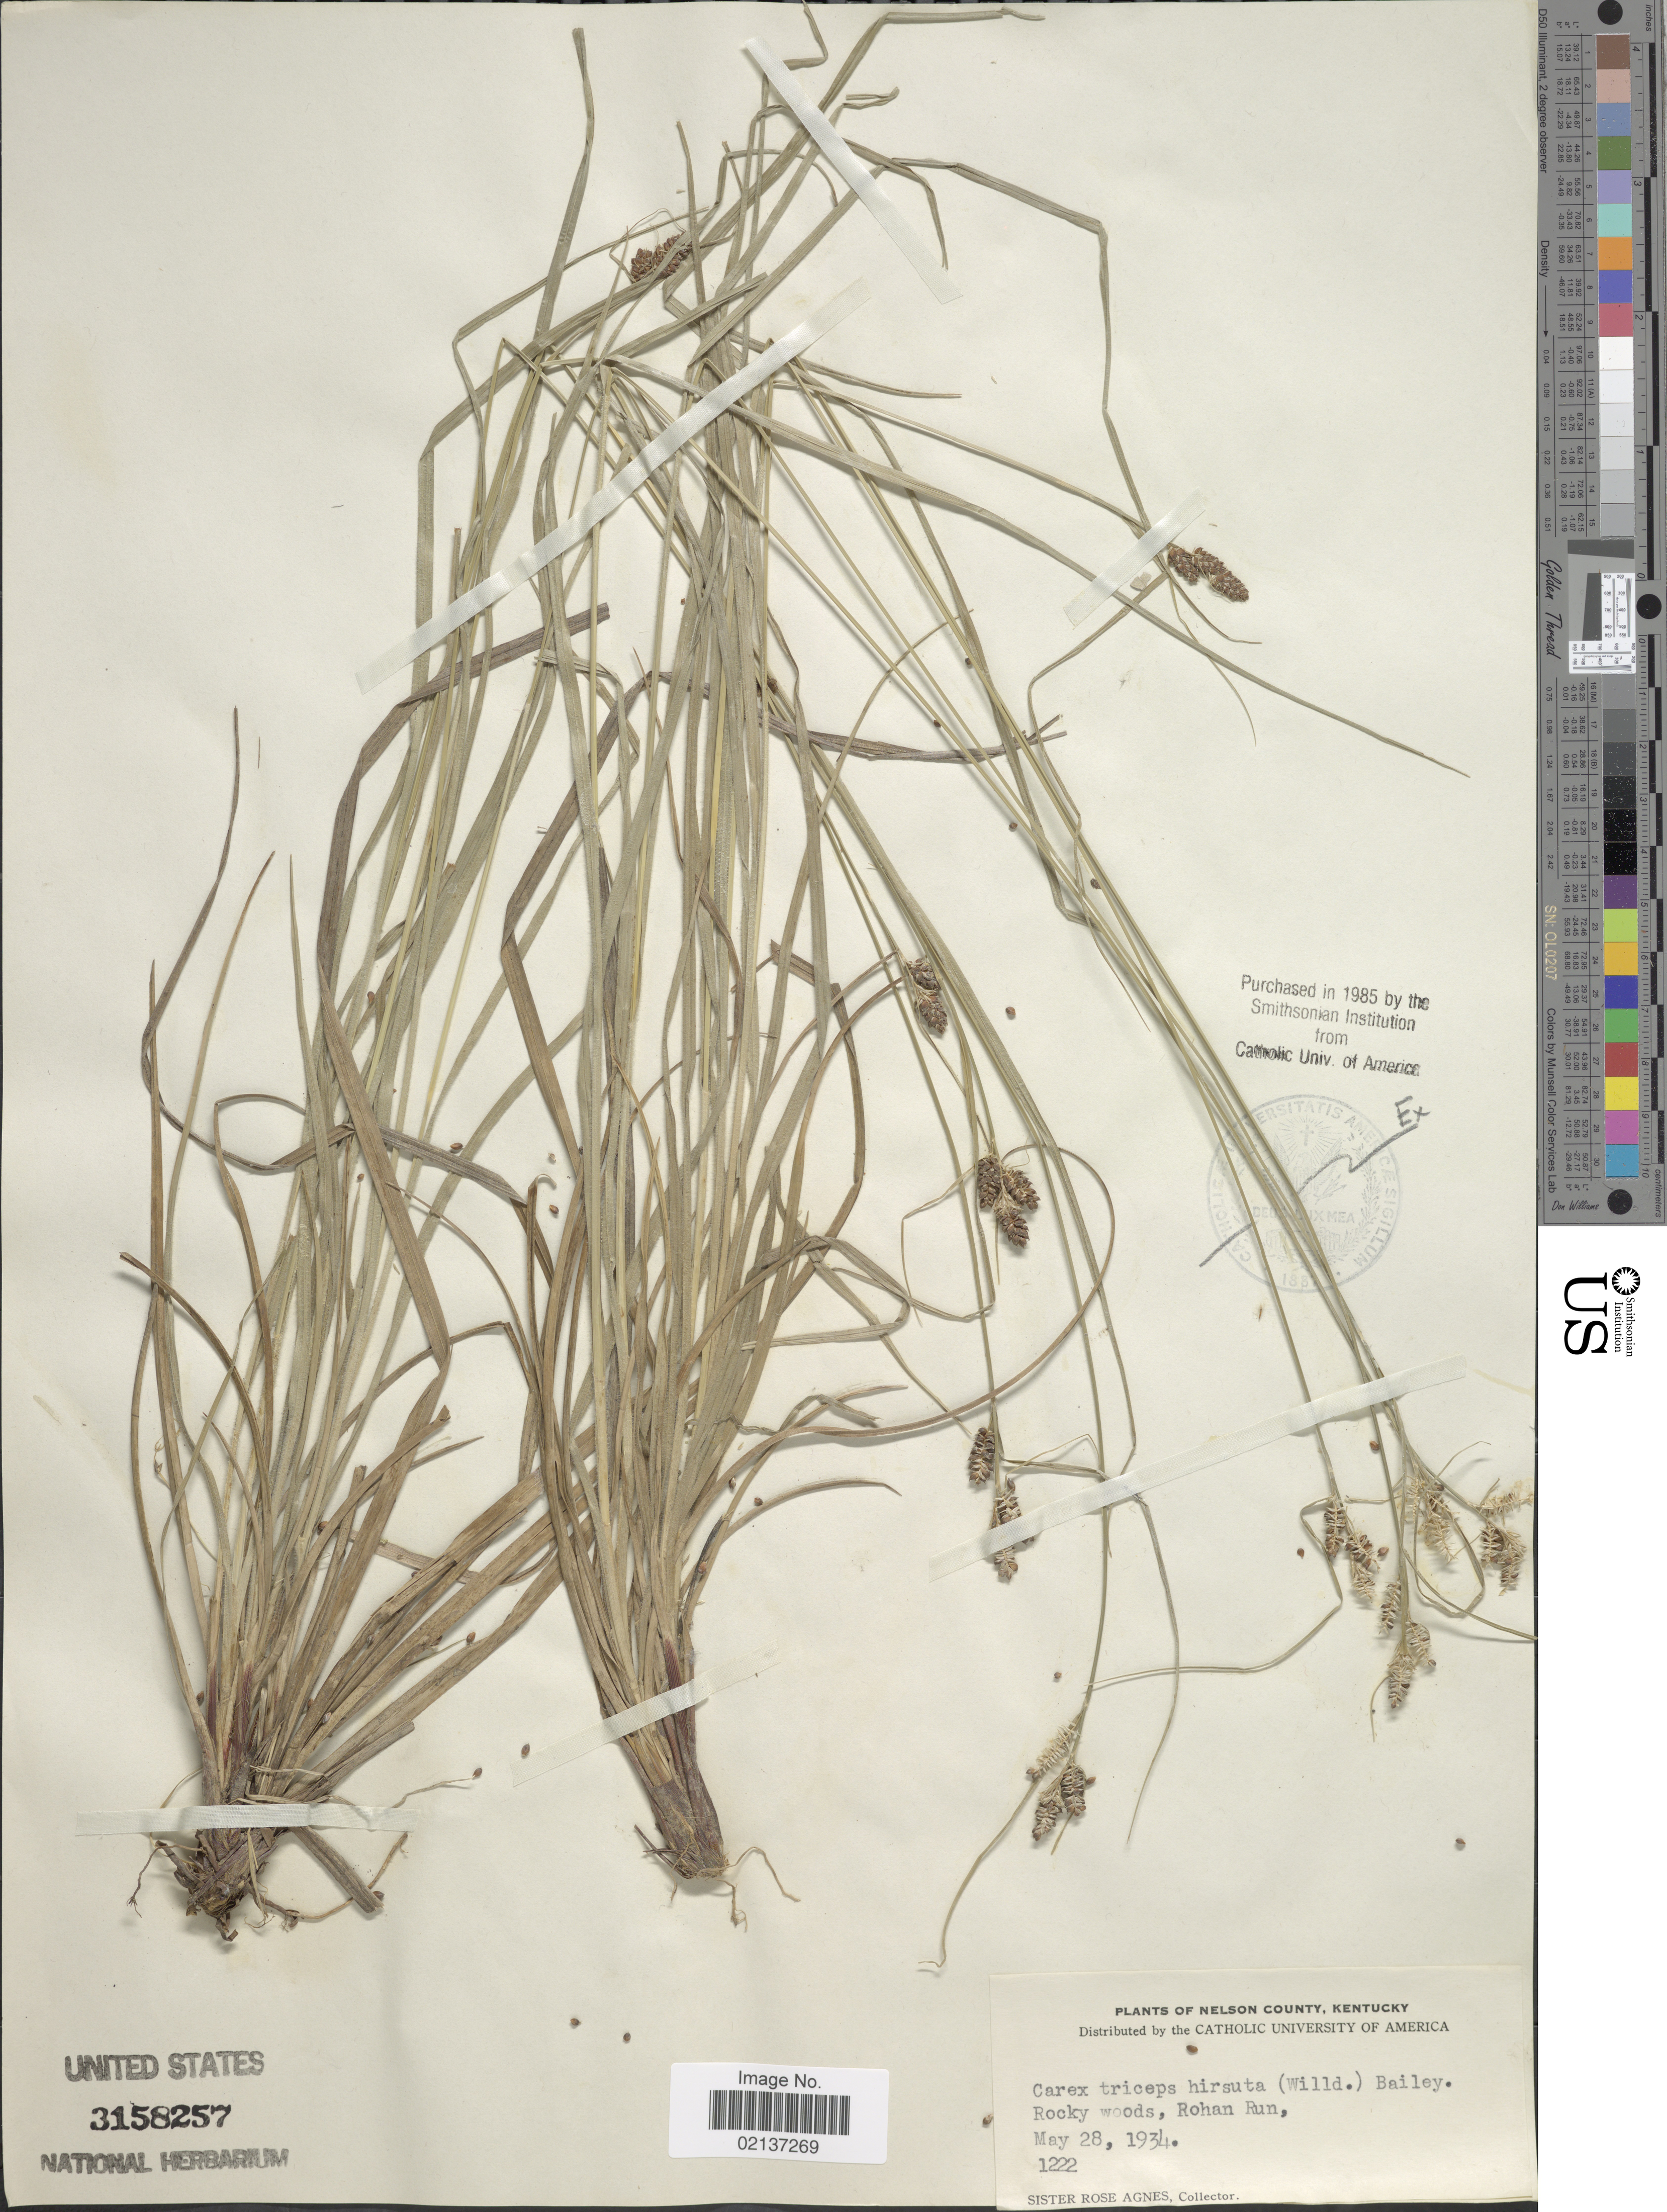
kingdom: Plantae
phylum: Tracheophyta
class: Liliopsida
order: Poales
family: Cyperaceae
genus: Carex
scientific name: Carex hirsutella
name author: Mack.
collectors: Sister Rose Agnes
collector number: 1222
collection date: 1934-05-28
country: United States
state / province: Kentucky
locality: Nelson County, Rocky woods, Rohan Run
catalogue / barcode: US 3158257